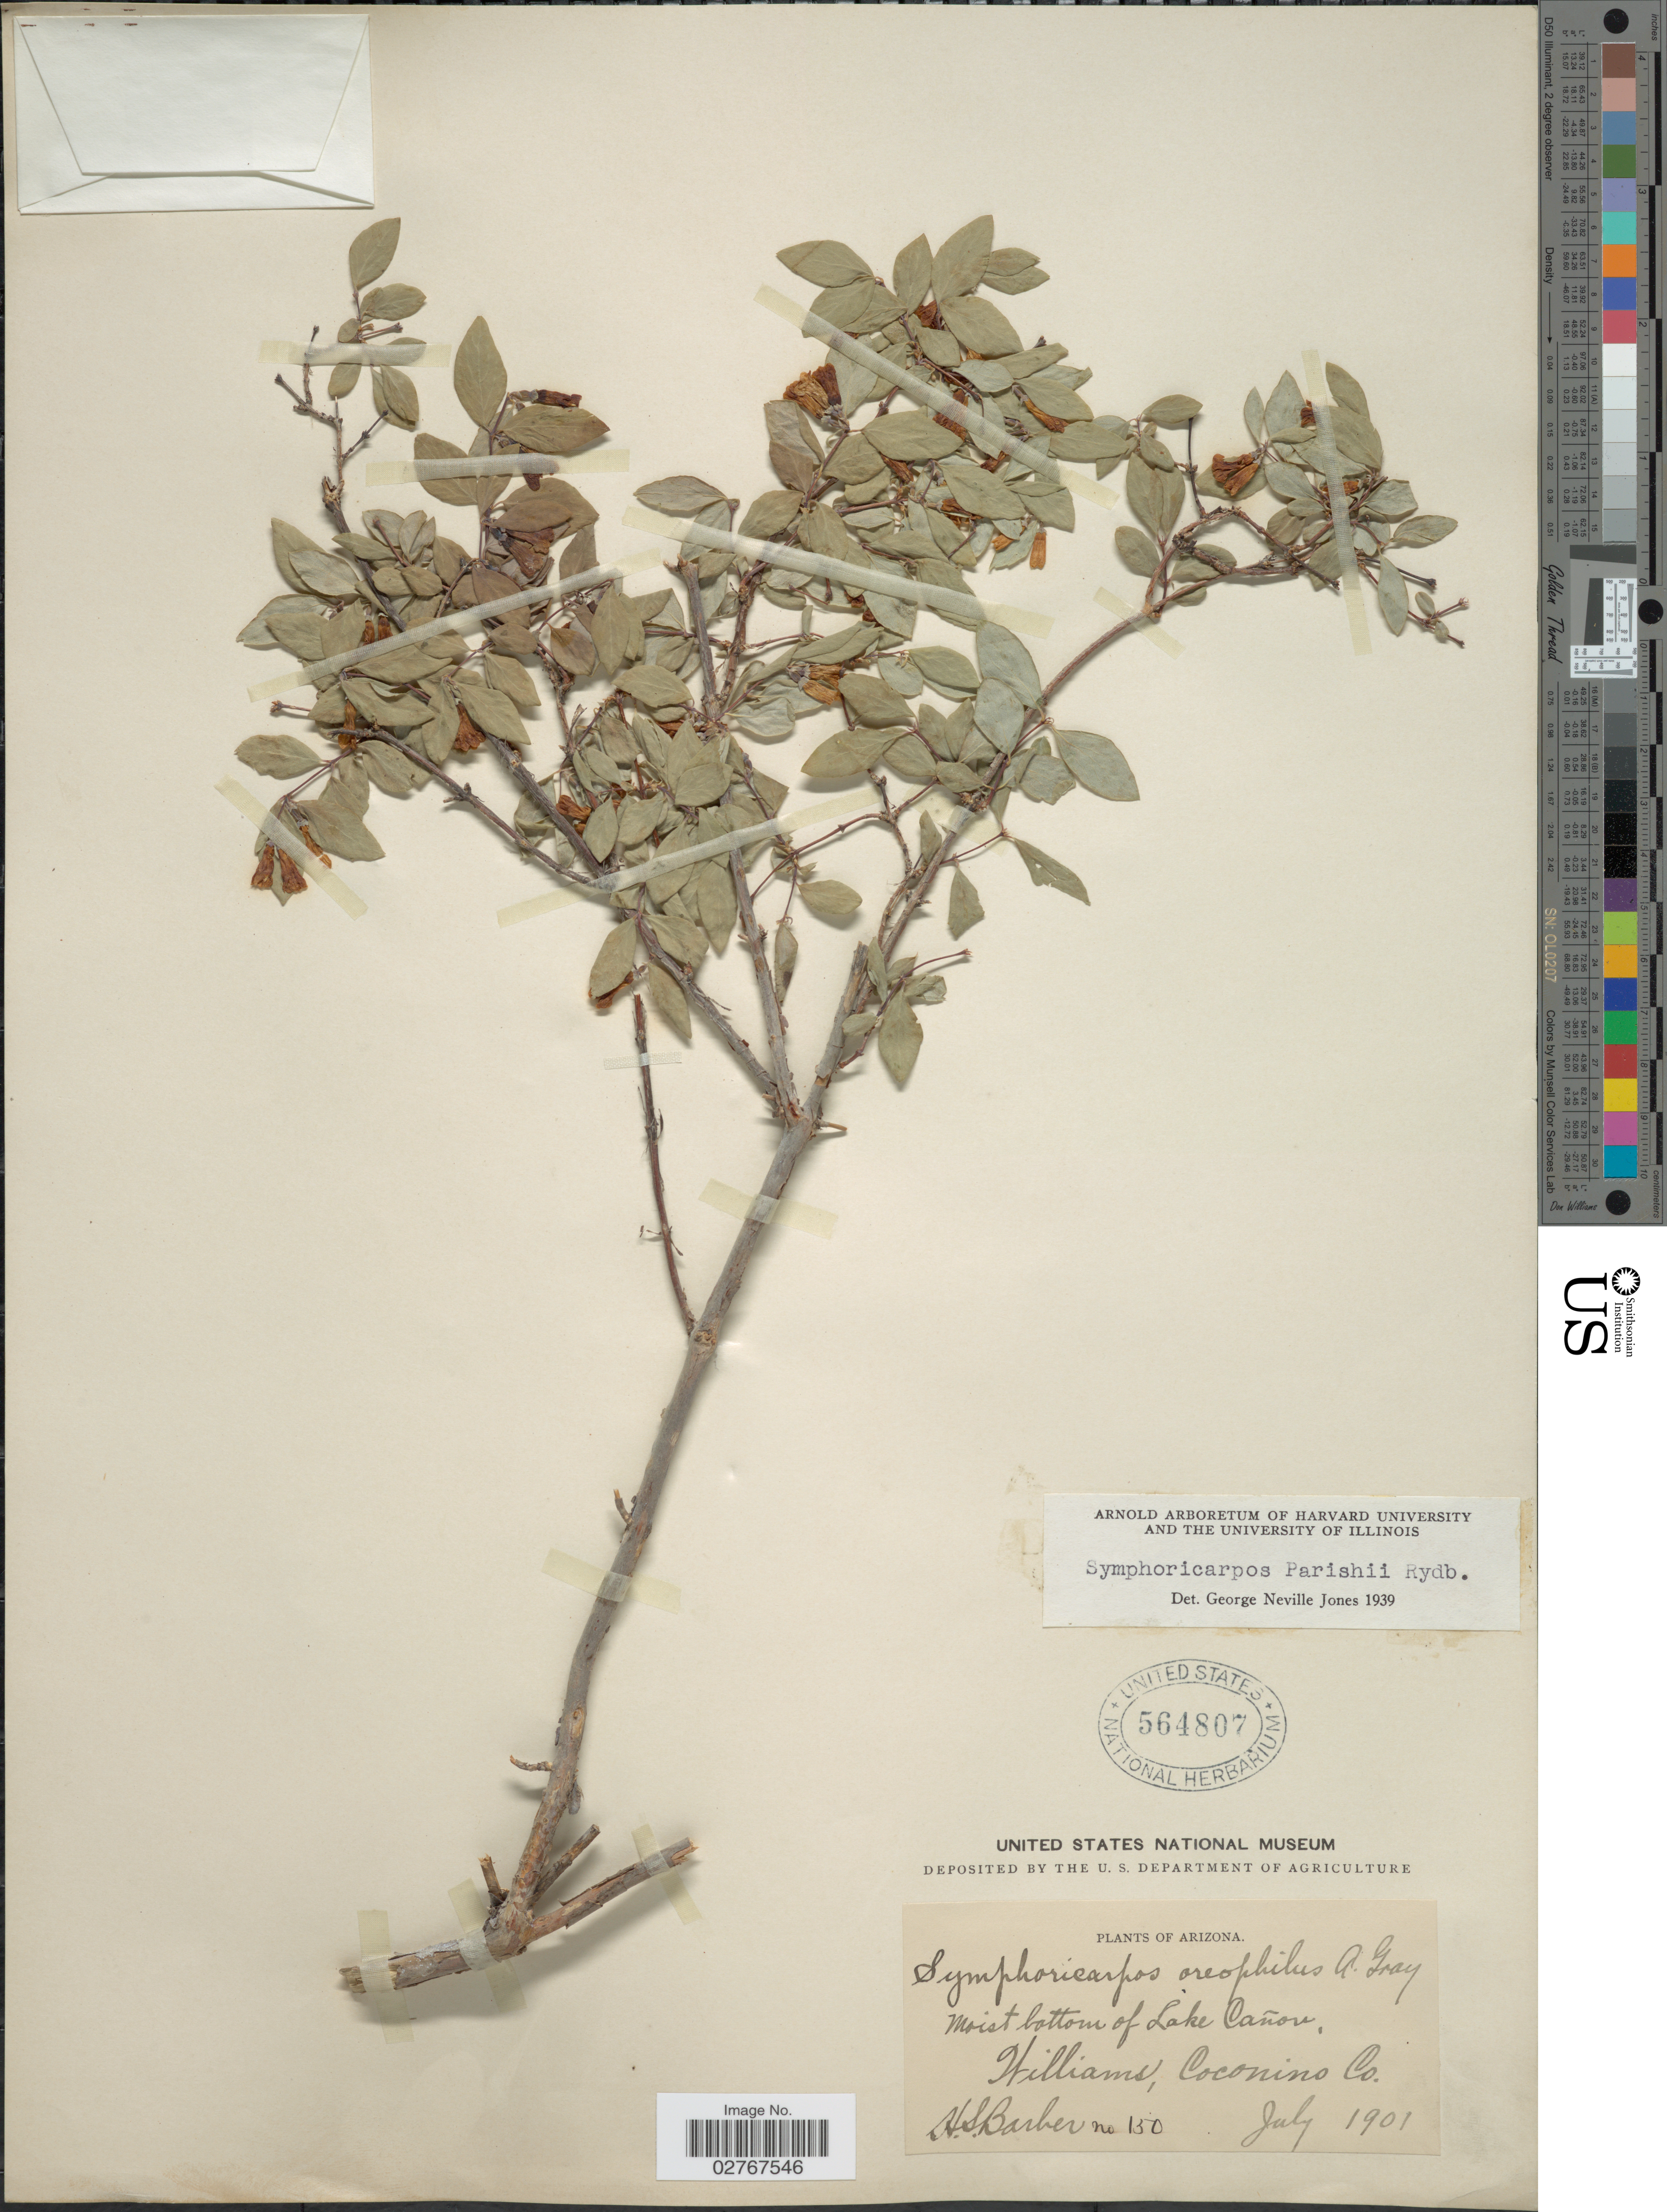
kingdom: Plantae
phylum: Tracheophyta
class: Magnoliopsida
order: Dipsacales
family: Caprifoliaceae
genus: Symphoricarpos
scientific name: Symphoricarpos parishii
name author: Rydb.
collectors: H. Barber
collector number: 150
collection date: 1901-07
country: United States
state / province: Arizona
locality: Moist bottom of Lake Cañon, Williams, Coconino Co.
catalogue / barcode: US 564807